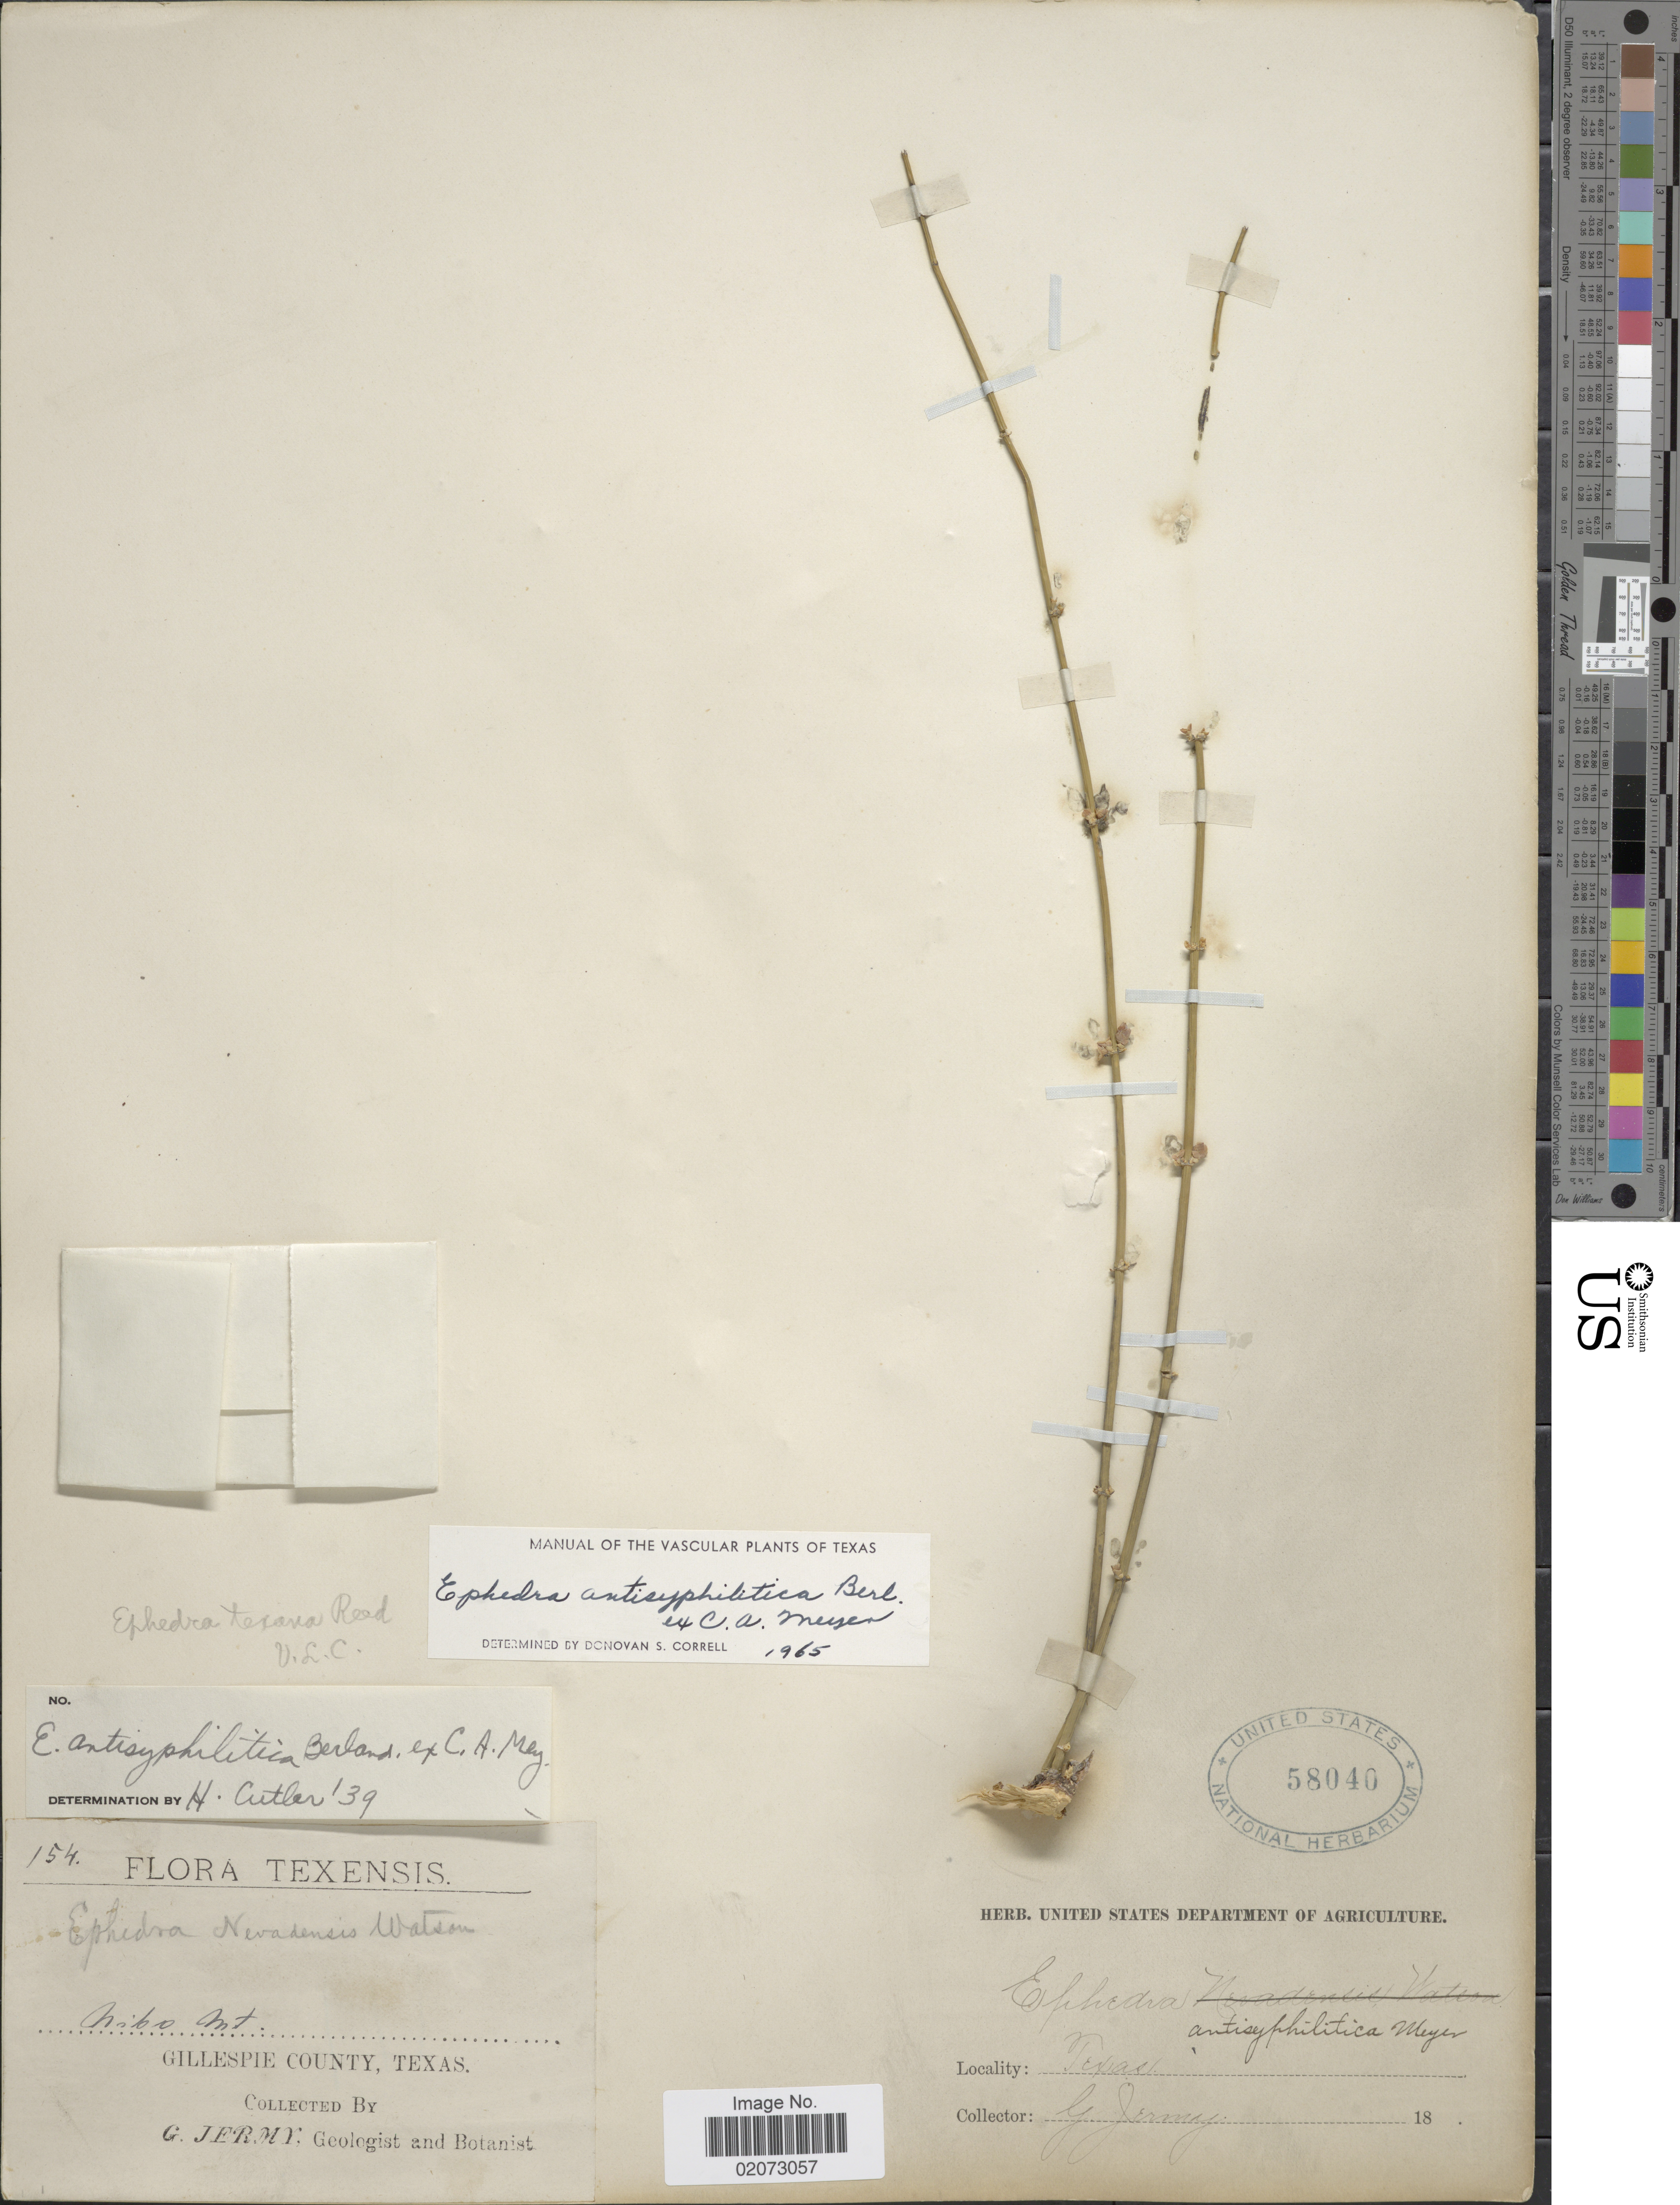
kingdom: Plantae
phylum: Tracheophyta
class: Gnetopsida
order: Ephedrales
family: Ephedraceae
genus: Ephedra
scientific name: Ephedra antisyphilitica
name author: Berland. ex C.A. Mey.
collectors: G. Jermy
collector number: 154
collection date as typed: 18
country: United States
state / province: Texas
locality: Texensis, Gillespie County, Texas.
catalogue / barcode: US 58040